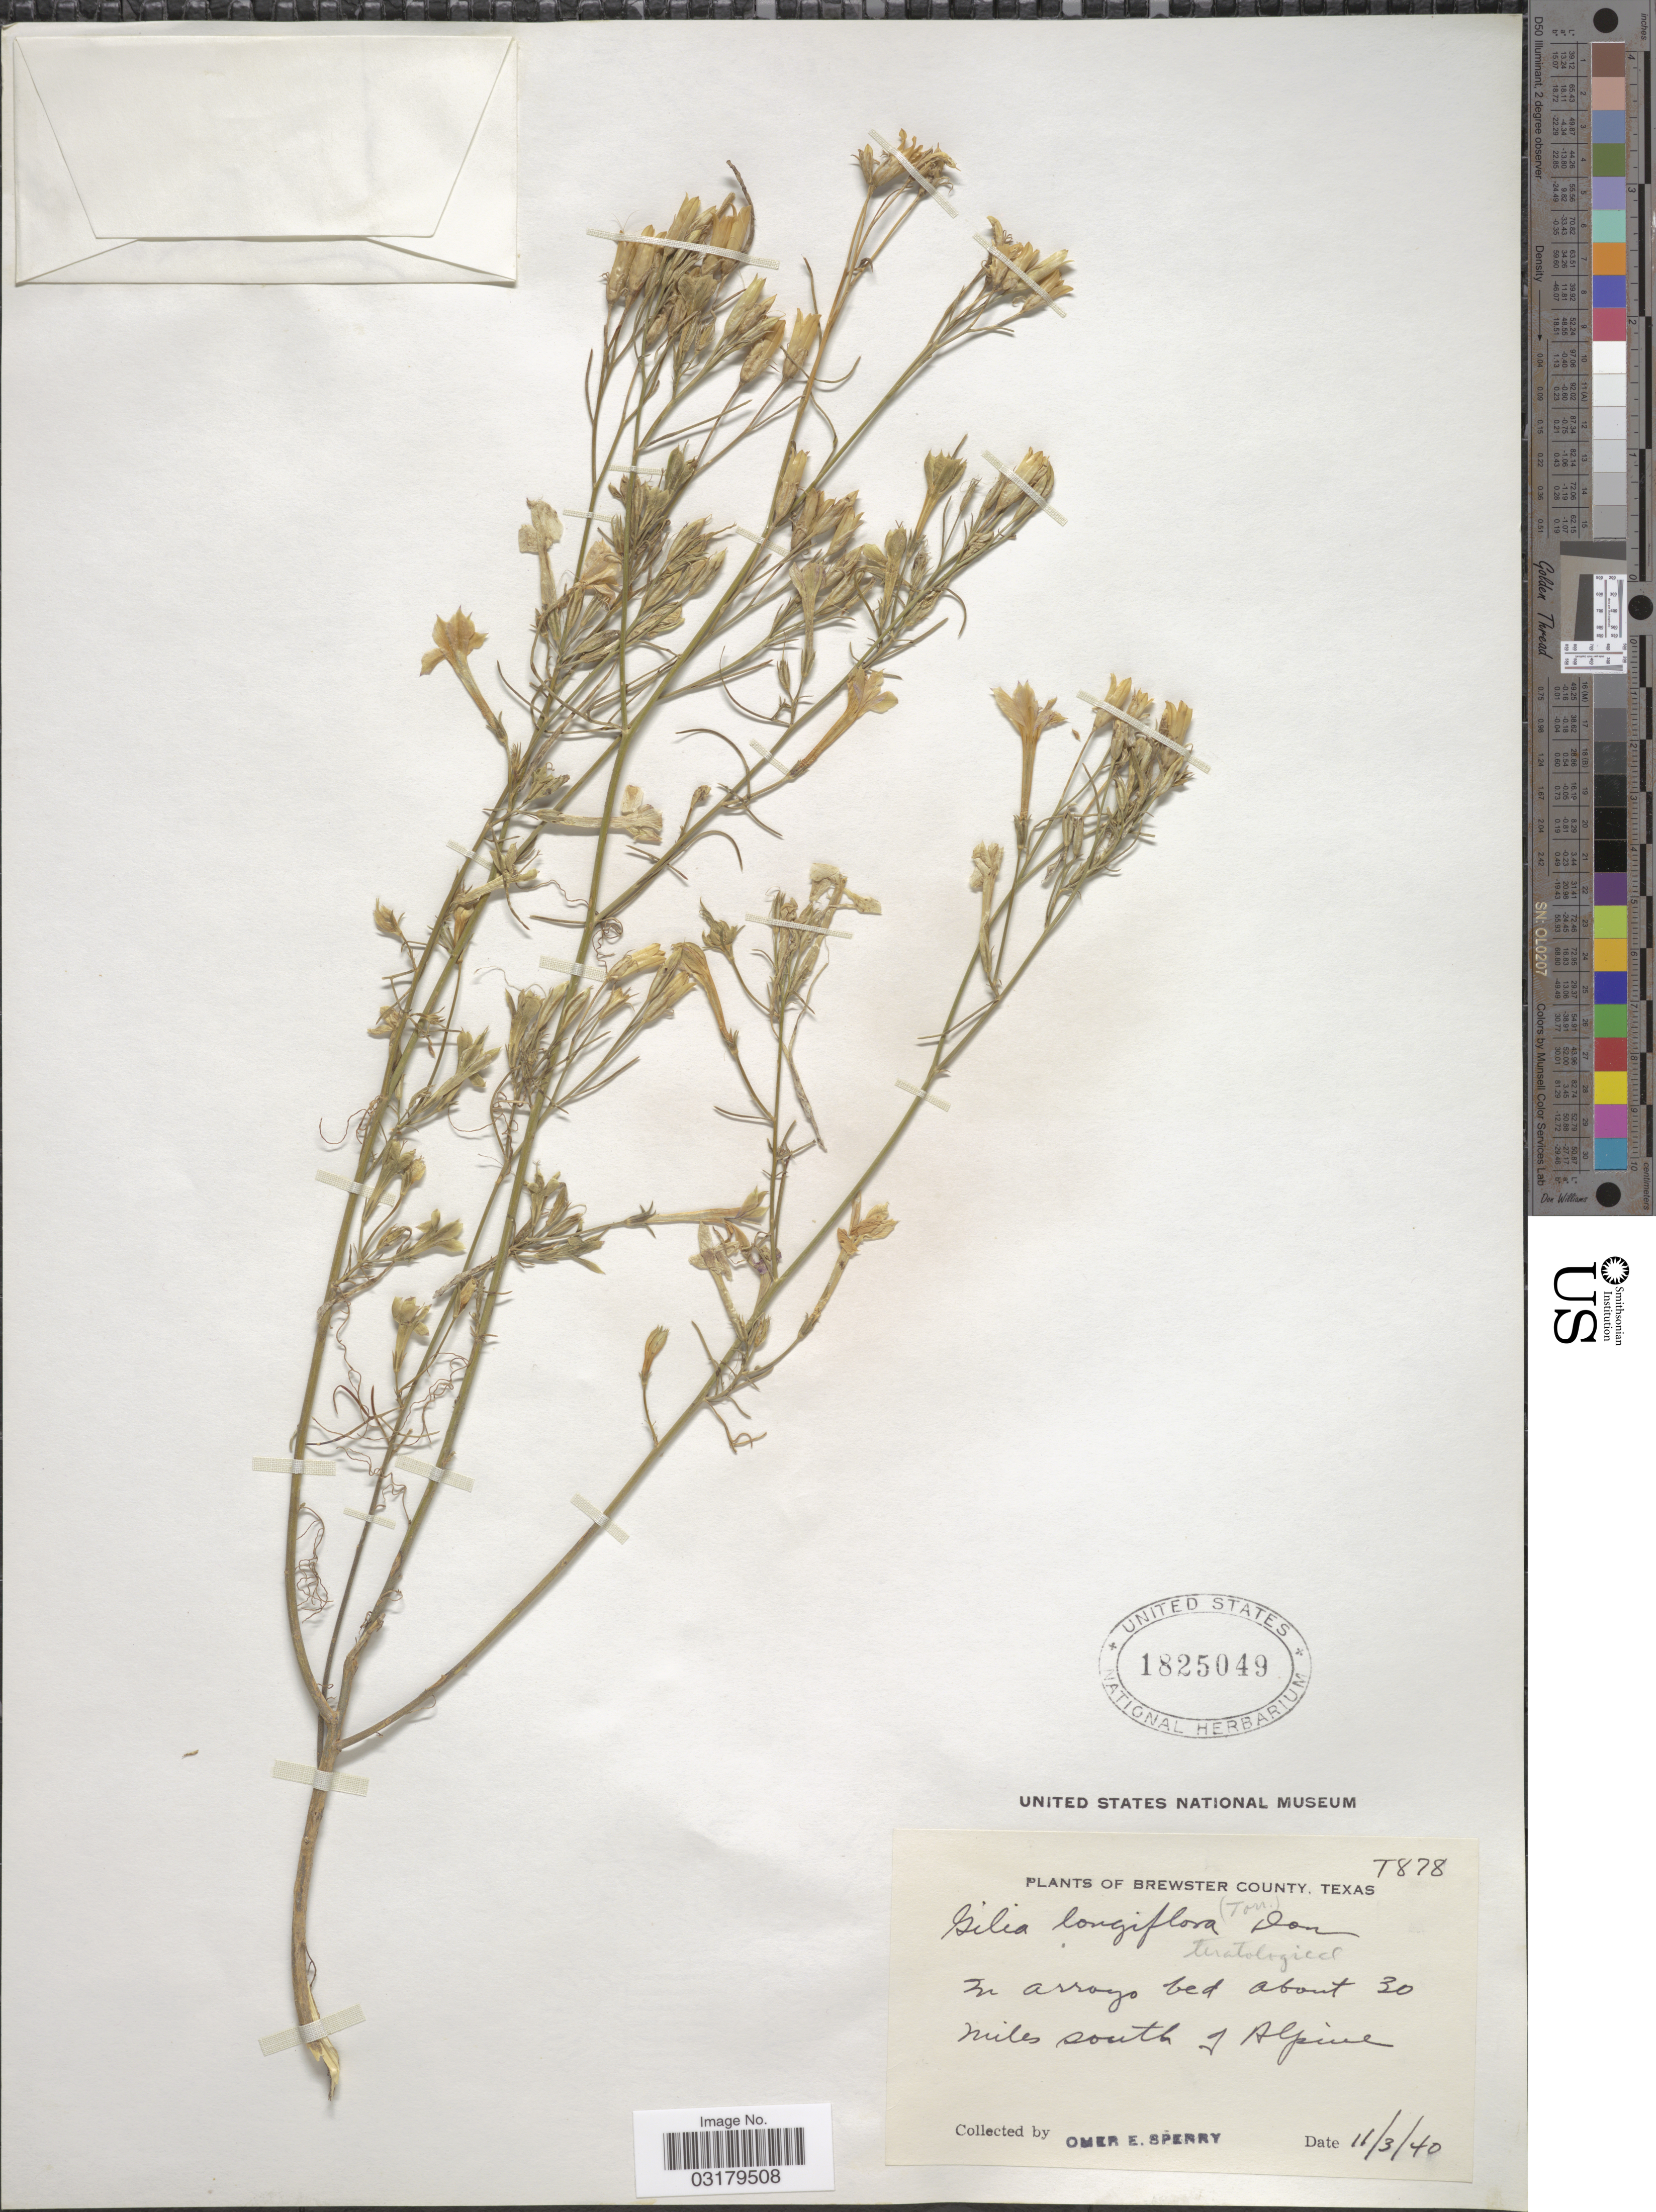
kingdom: Plantae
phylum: Tracheophyta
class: Magnoliopsida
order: Ericales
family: Polemoniaceae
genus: Ipomopsis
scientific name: Ipomopsis longiflora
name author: (Torr.) V.E. Grant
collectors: O. E. Sperry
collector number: T878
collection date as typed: Transcribed d/m/y: 3/11/40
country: United States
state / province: Texas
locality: Brewster County. In arroyo bed about 30 miles south of Alpine.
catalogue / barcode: US 1825049